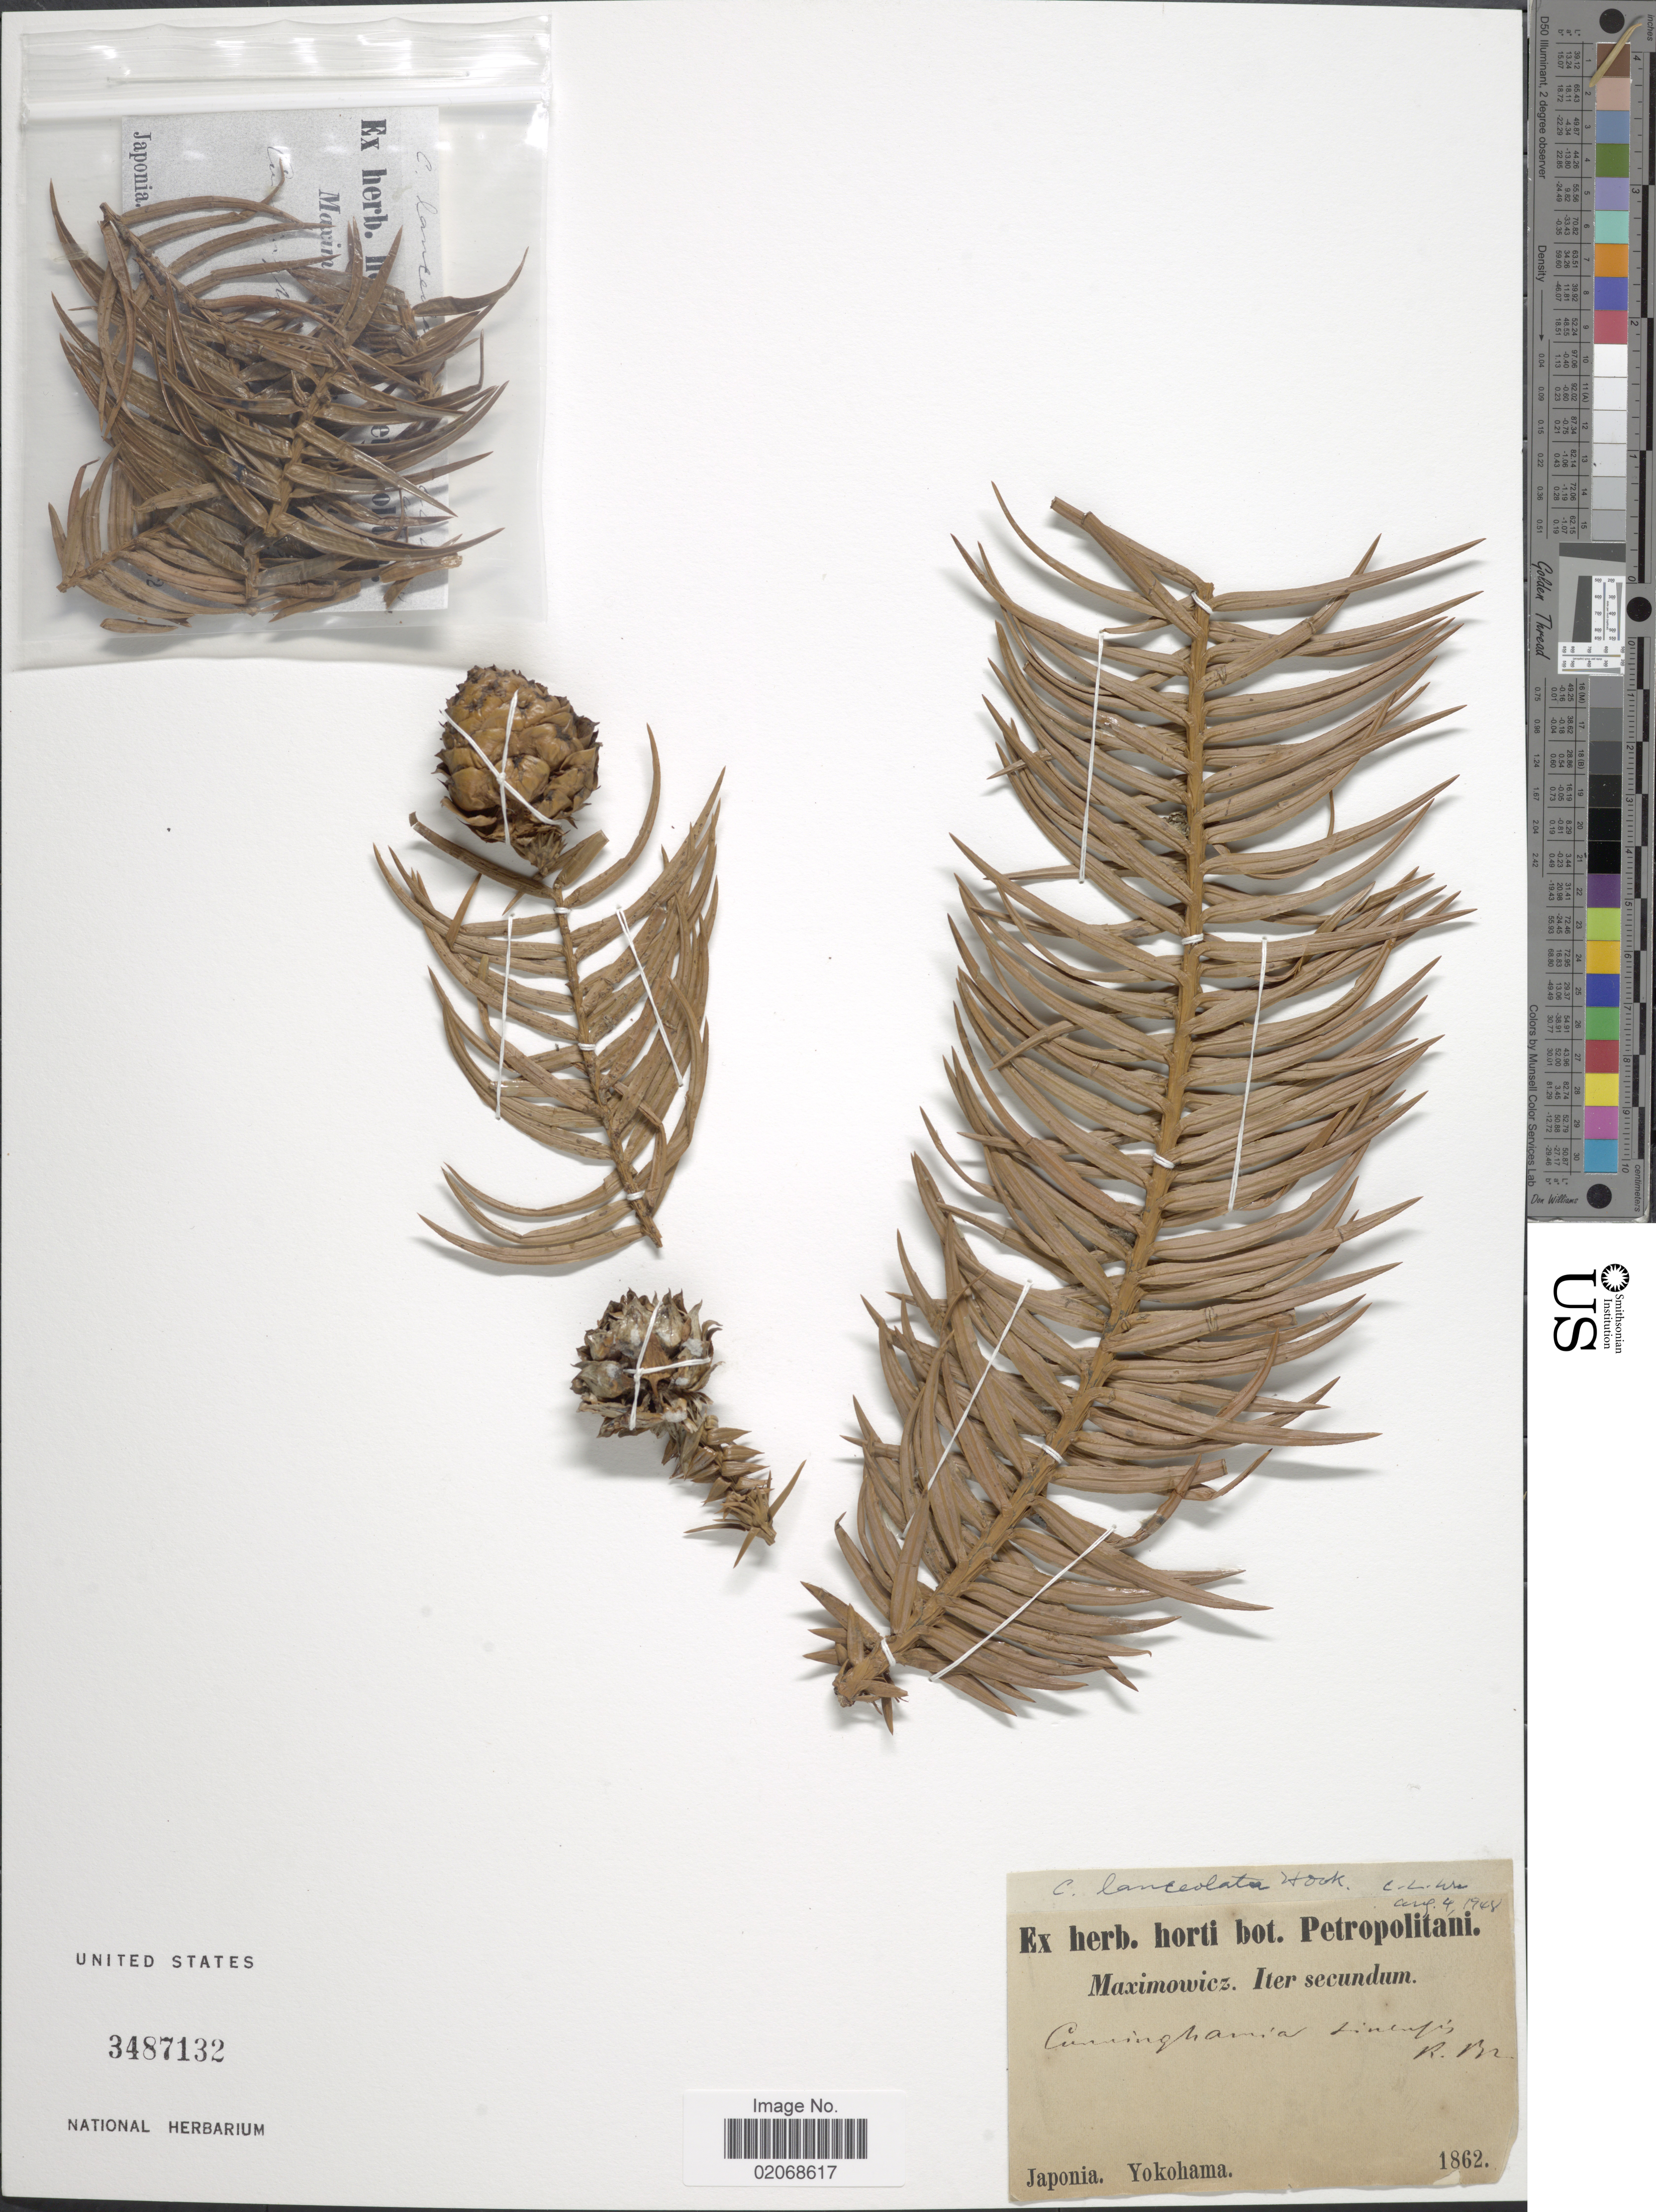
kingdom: Plantae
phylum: Tracheophyta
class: Pinopsida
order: Pinales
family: Cupressaceae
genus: Cunninghamia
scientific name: Cunninghamia lanceolata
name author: (Lamb.) Hook.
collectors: -. Maximowicz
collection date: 1862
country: Japan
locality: Yokohama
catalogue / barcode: US 3487132